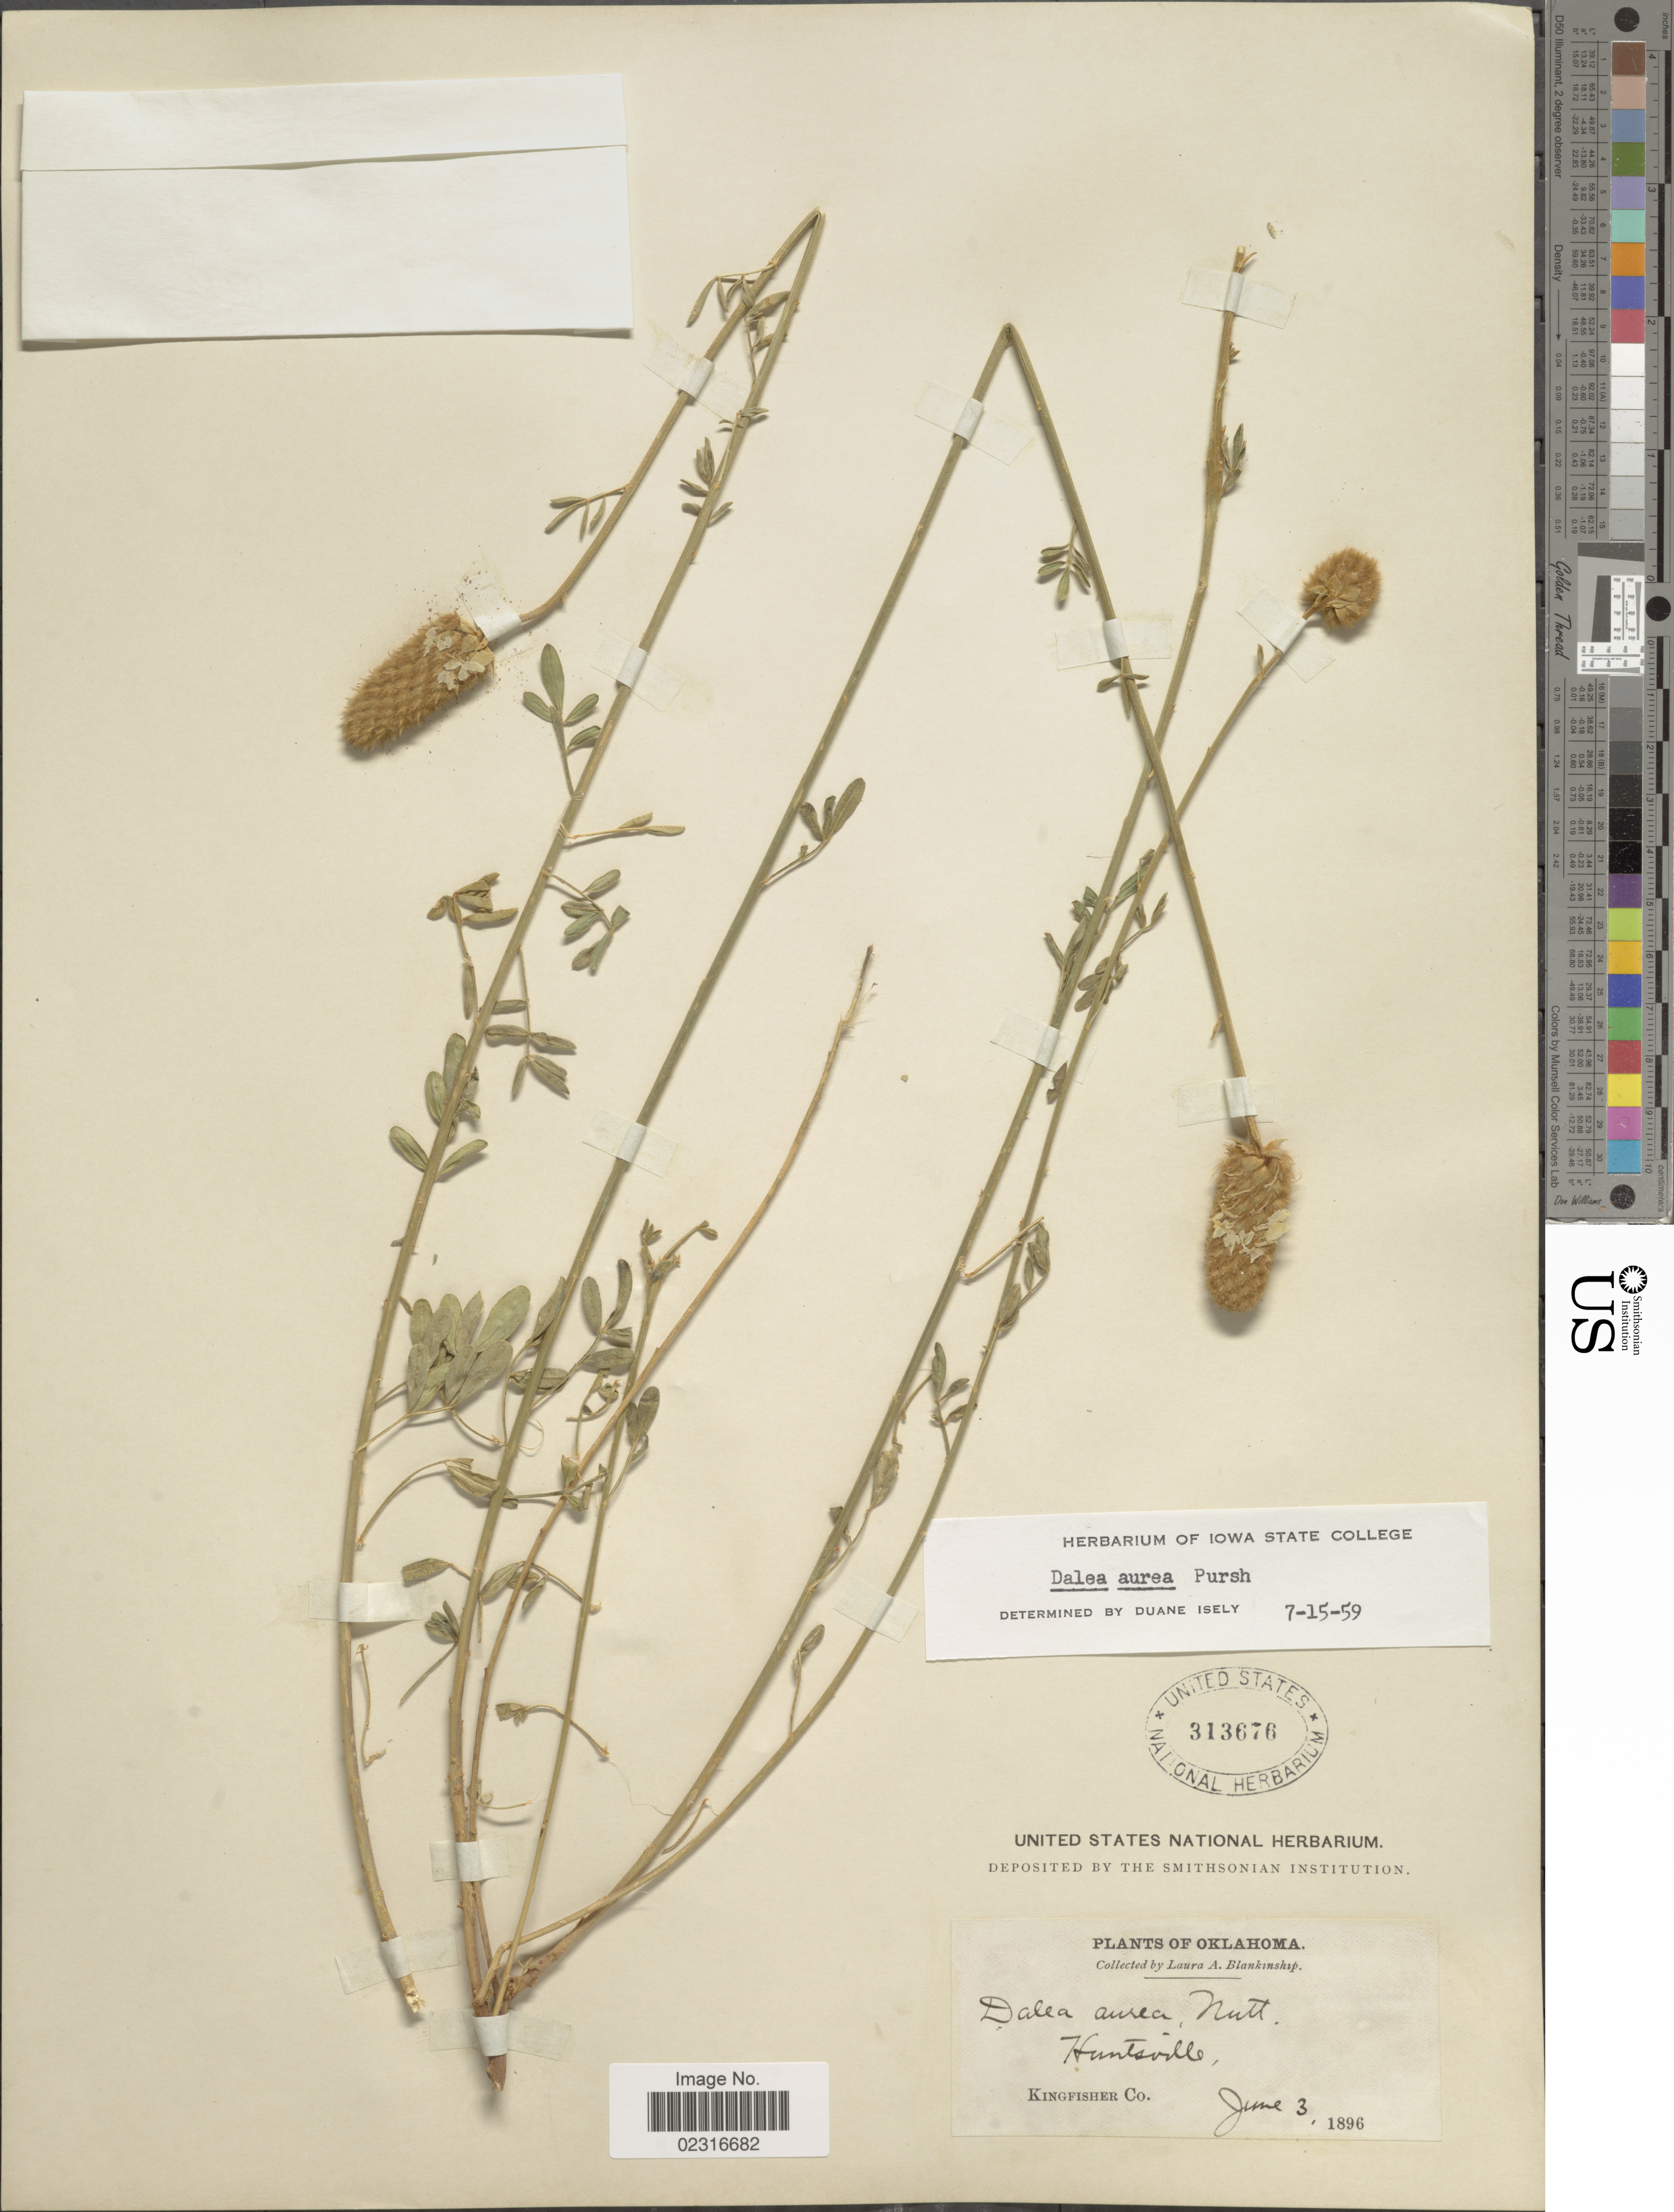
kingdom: Plantae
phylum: Tracheophyta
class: Magnoliopsida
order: Fabales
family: Fabaceae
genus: Dalea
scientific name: Dalea aurea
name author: Nutt. ex Pursh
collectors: L. A. Blankinship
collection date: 1896-06-03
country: United States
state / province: Oklahoma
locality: Huntsville. Kingfisher Co.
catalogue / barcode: US 313676